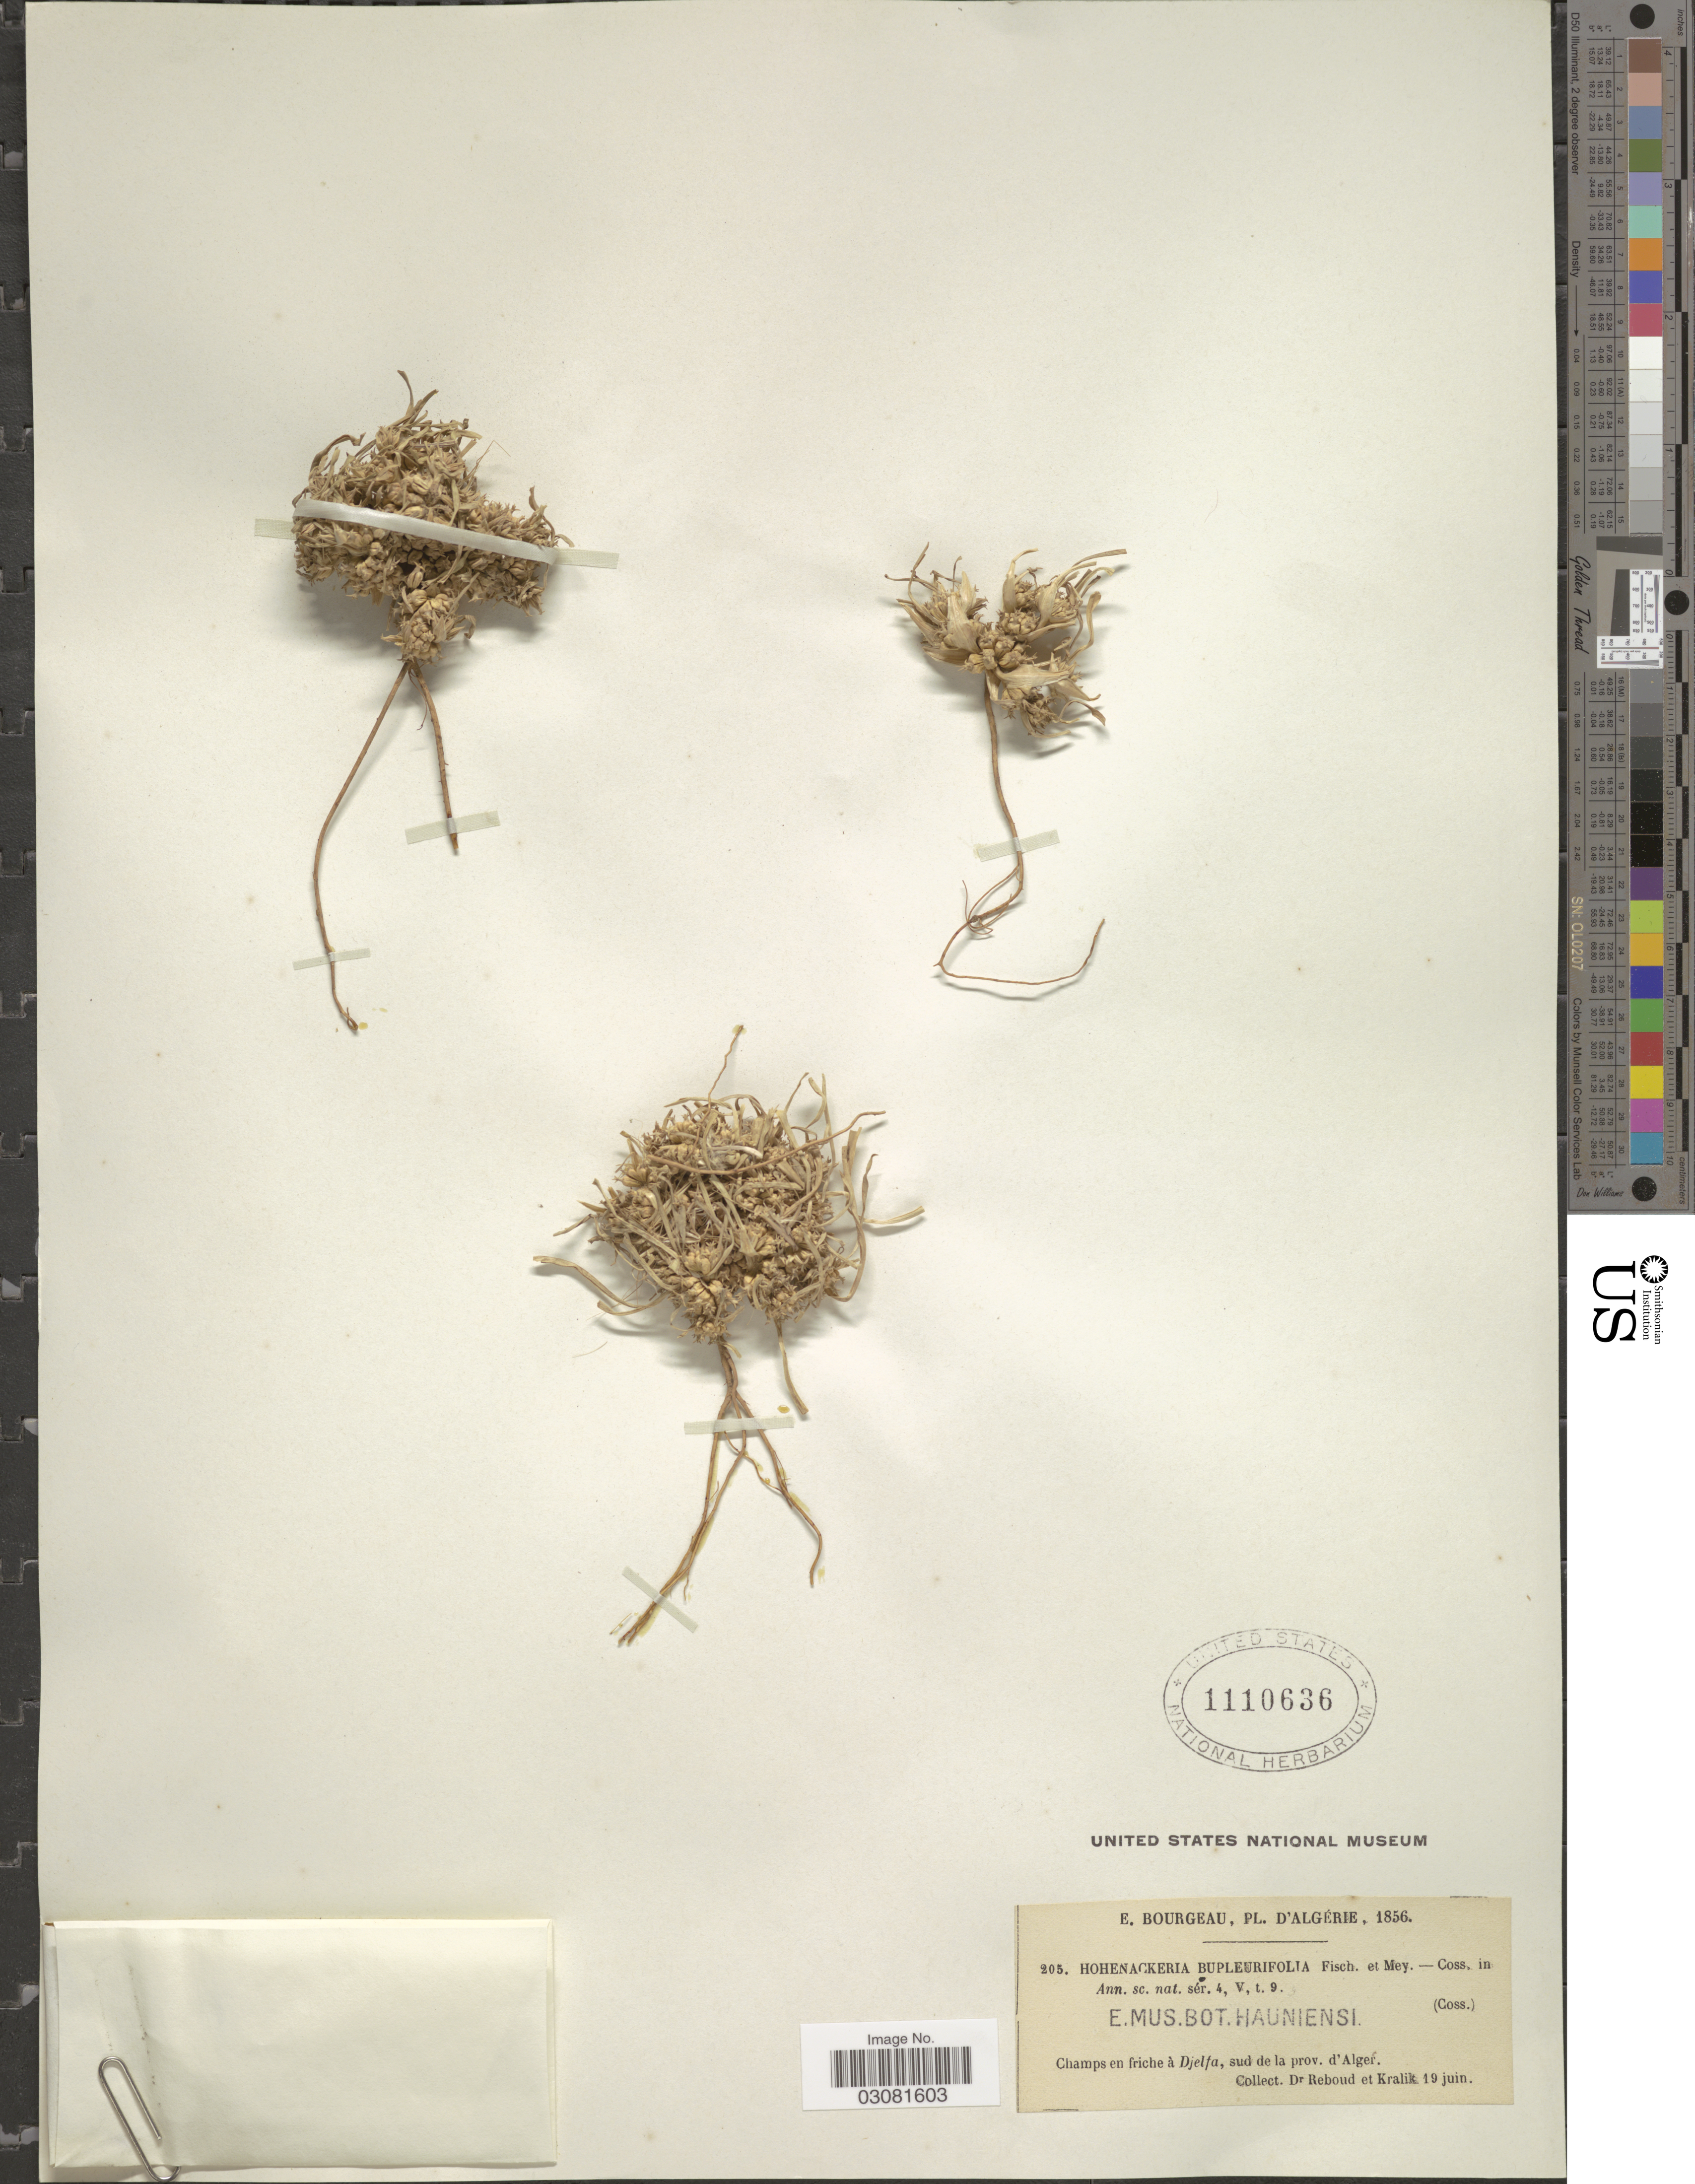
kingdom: Plantae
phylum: Tracheophyta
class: Magnoliopsida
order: Apiales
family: Apiaceae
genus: Hohenackeria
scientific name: Hohenackeria bupleurifolia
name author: Fisch. & C.A. Mey.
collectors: -. Reboud & Kralik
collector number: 205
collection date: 1856-06-19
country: Algeria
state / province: Djelfa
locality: D'Algérie, Champs en friche à Djelfa, sud de la prov. d'Alger.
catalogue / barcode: US 1110636